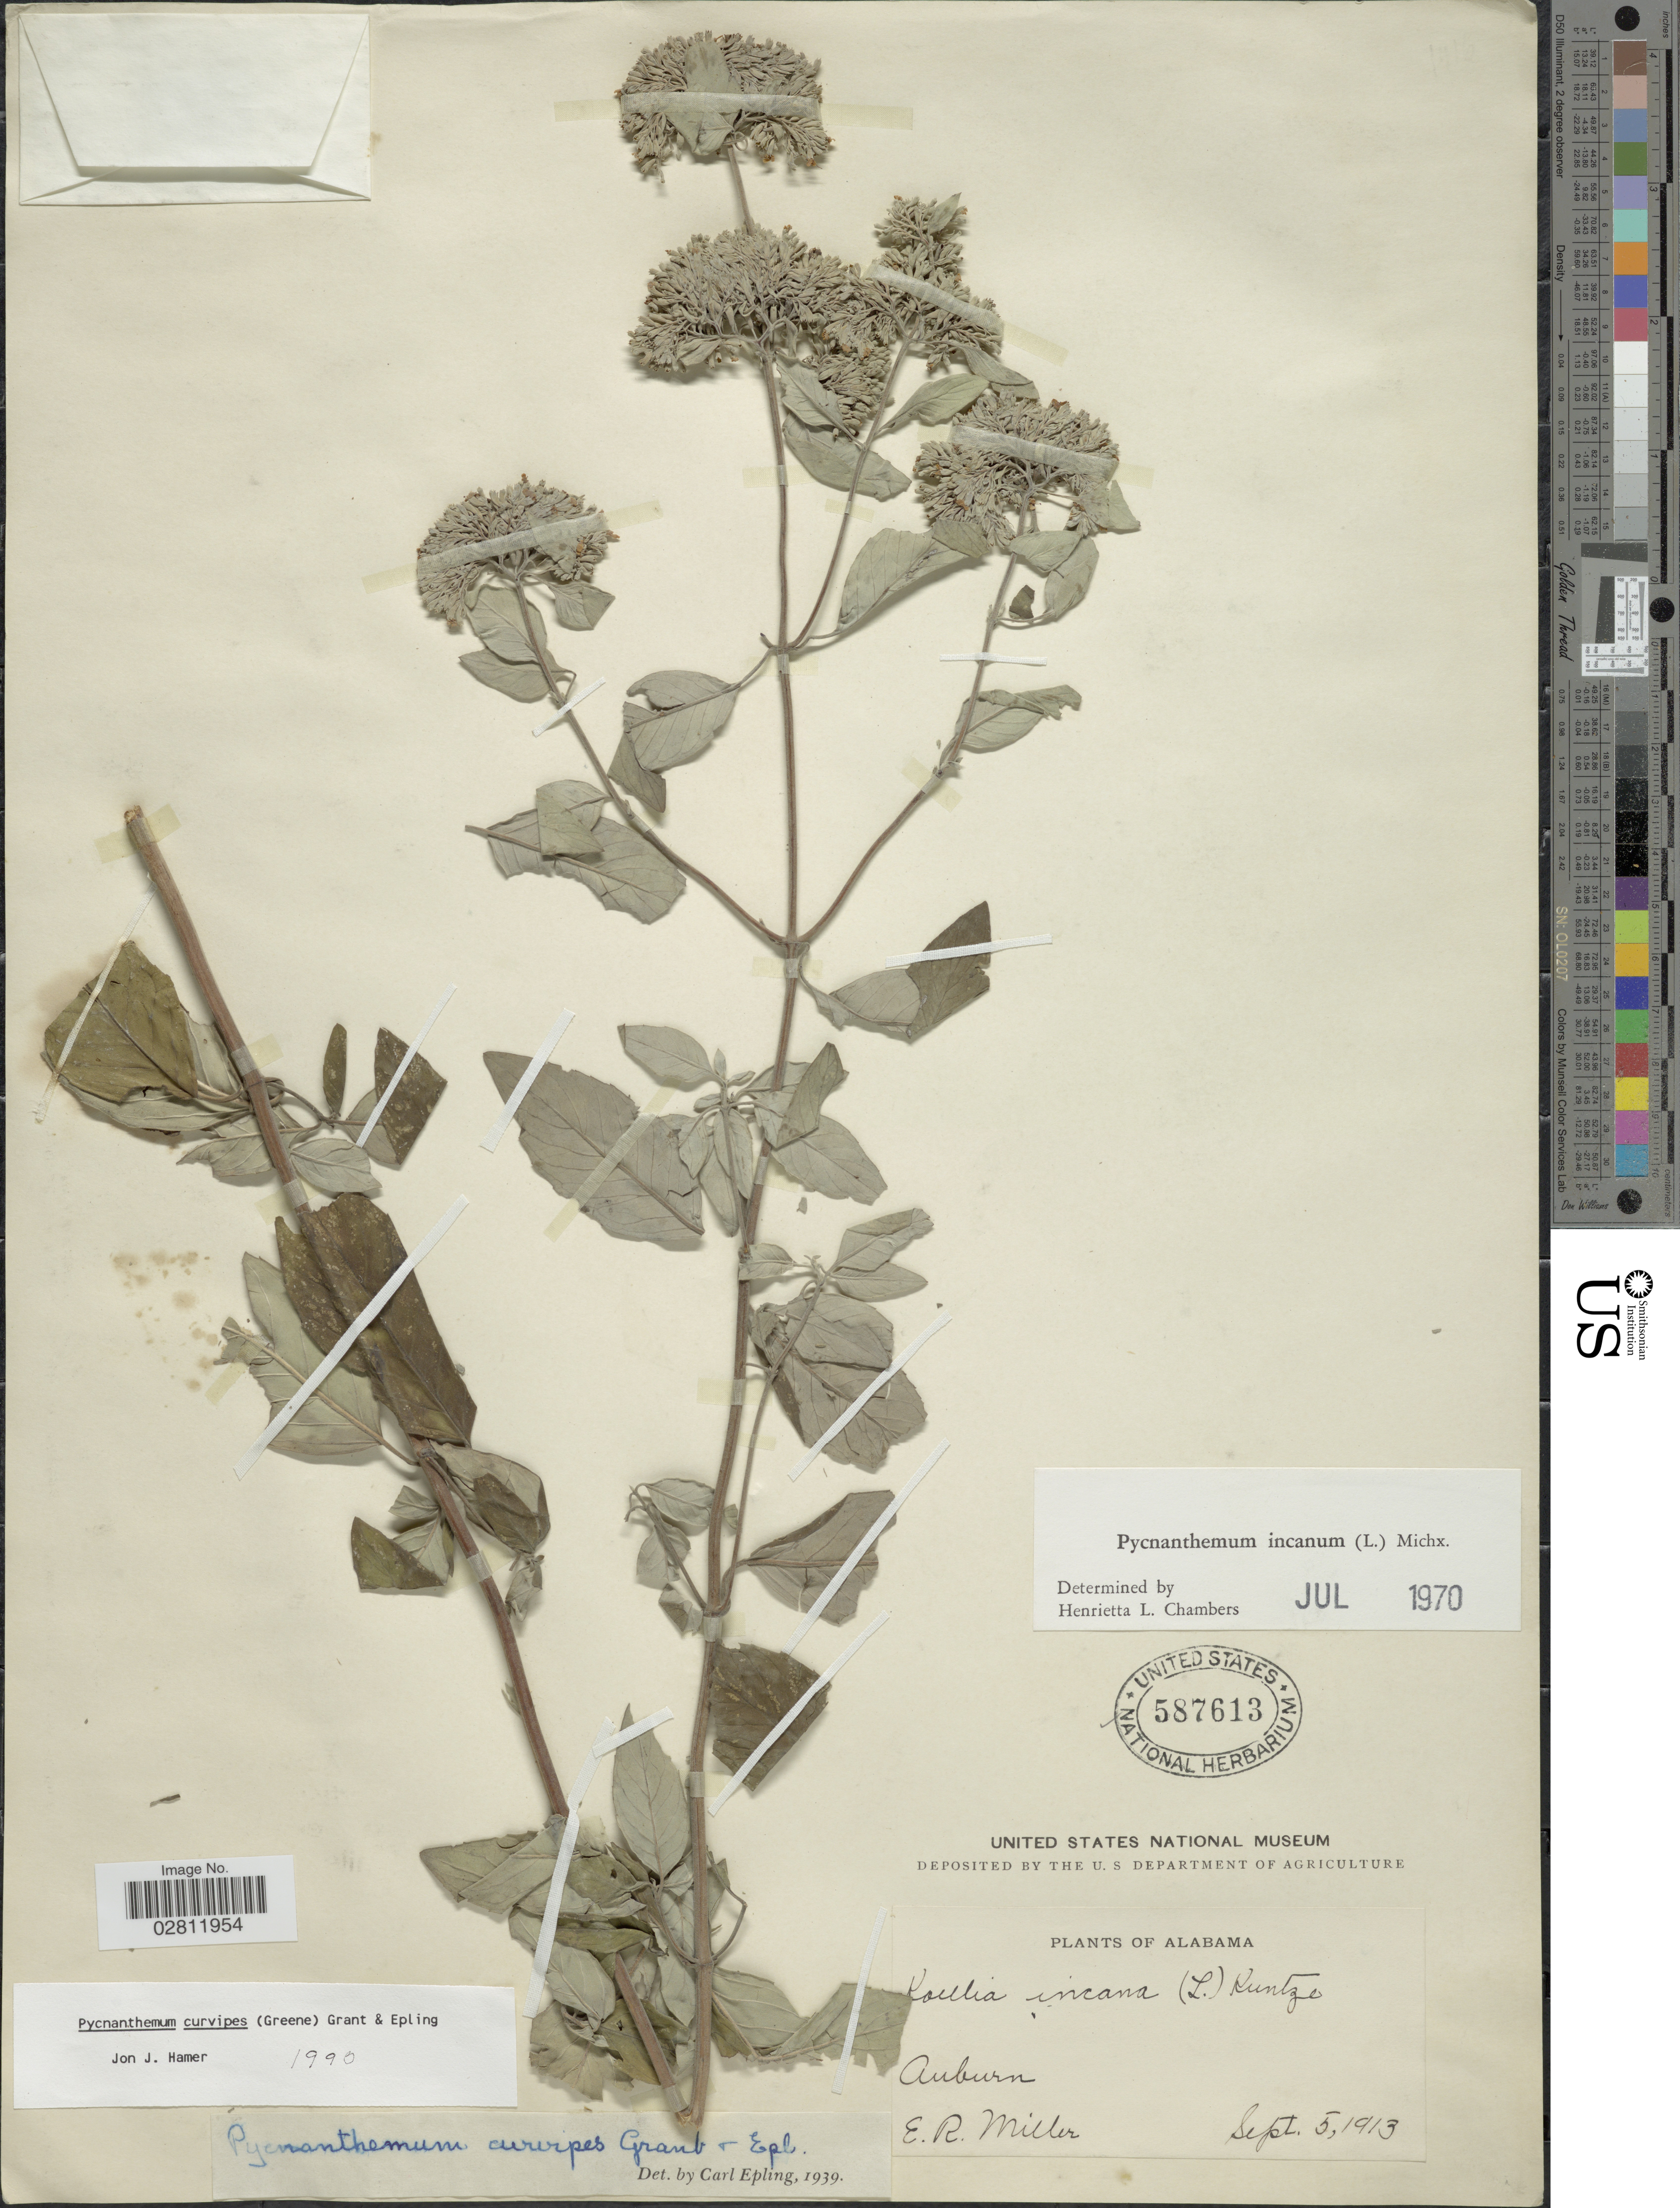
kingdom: Plantae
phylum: Tracheophyta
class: Magnoliopsida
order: Lamiales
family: Lamiaceae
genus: Pycnanthemum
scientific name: Pycnanthemum curvipes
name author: (Greene) E. Grant & Epling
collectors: E. Miller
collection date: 1913-09-05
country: United States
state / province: Alabama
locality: Auburn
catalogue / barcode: US 587613